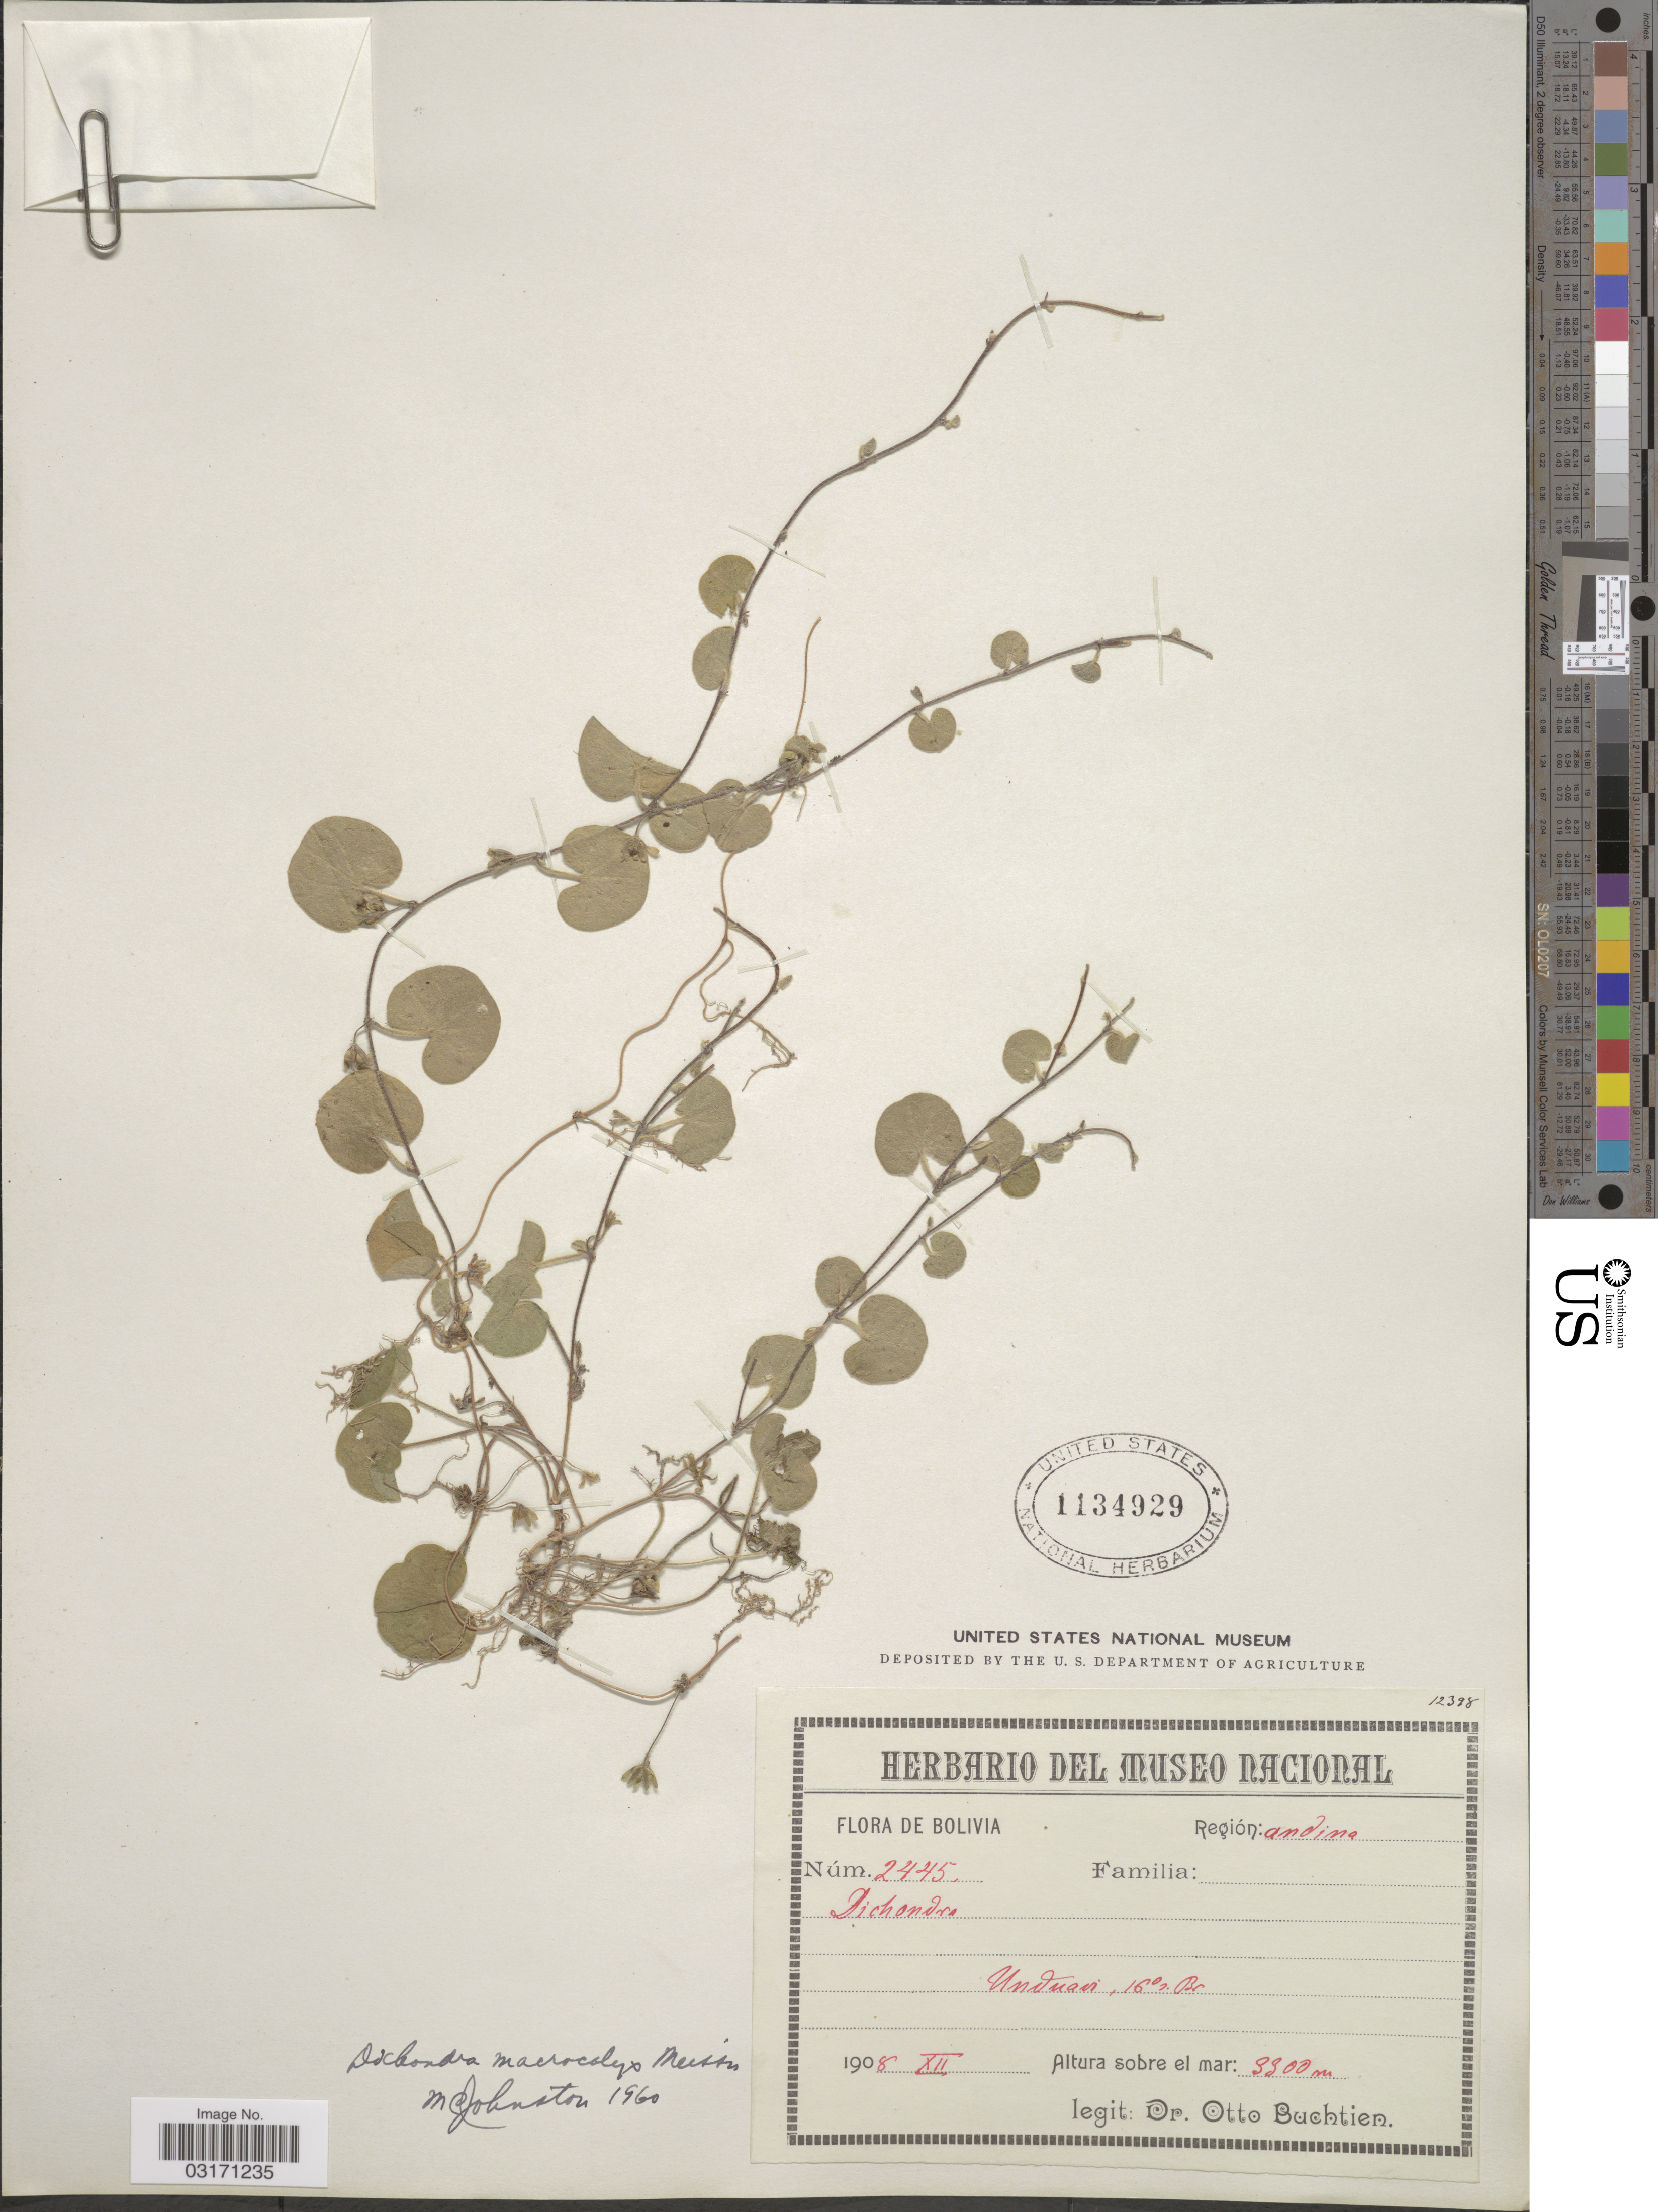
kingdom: Plantae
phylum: Tracheophyta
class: Magnoliopsida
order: Solanales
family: Convolvulaceae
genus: Dichondra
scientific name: Dichondra macrocalyx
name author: Meisn.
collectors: O. Buchtien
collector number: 2445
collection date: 1908-12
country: Bolivia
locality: Región: Andina. Unduavi, 16° n. Br.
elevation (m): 3300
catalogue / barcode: US 1134929